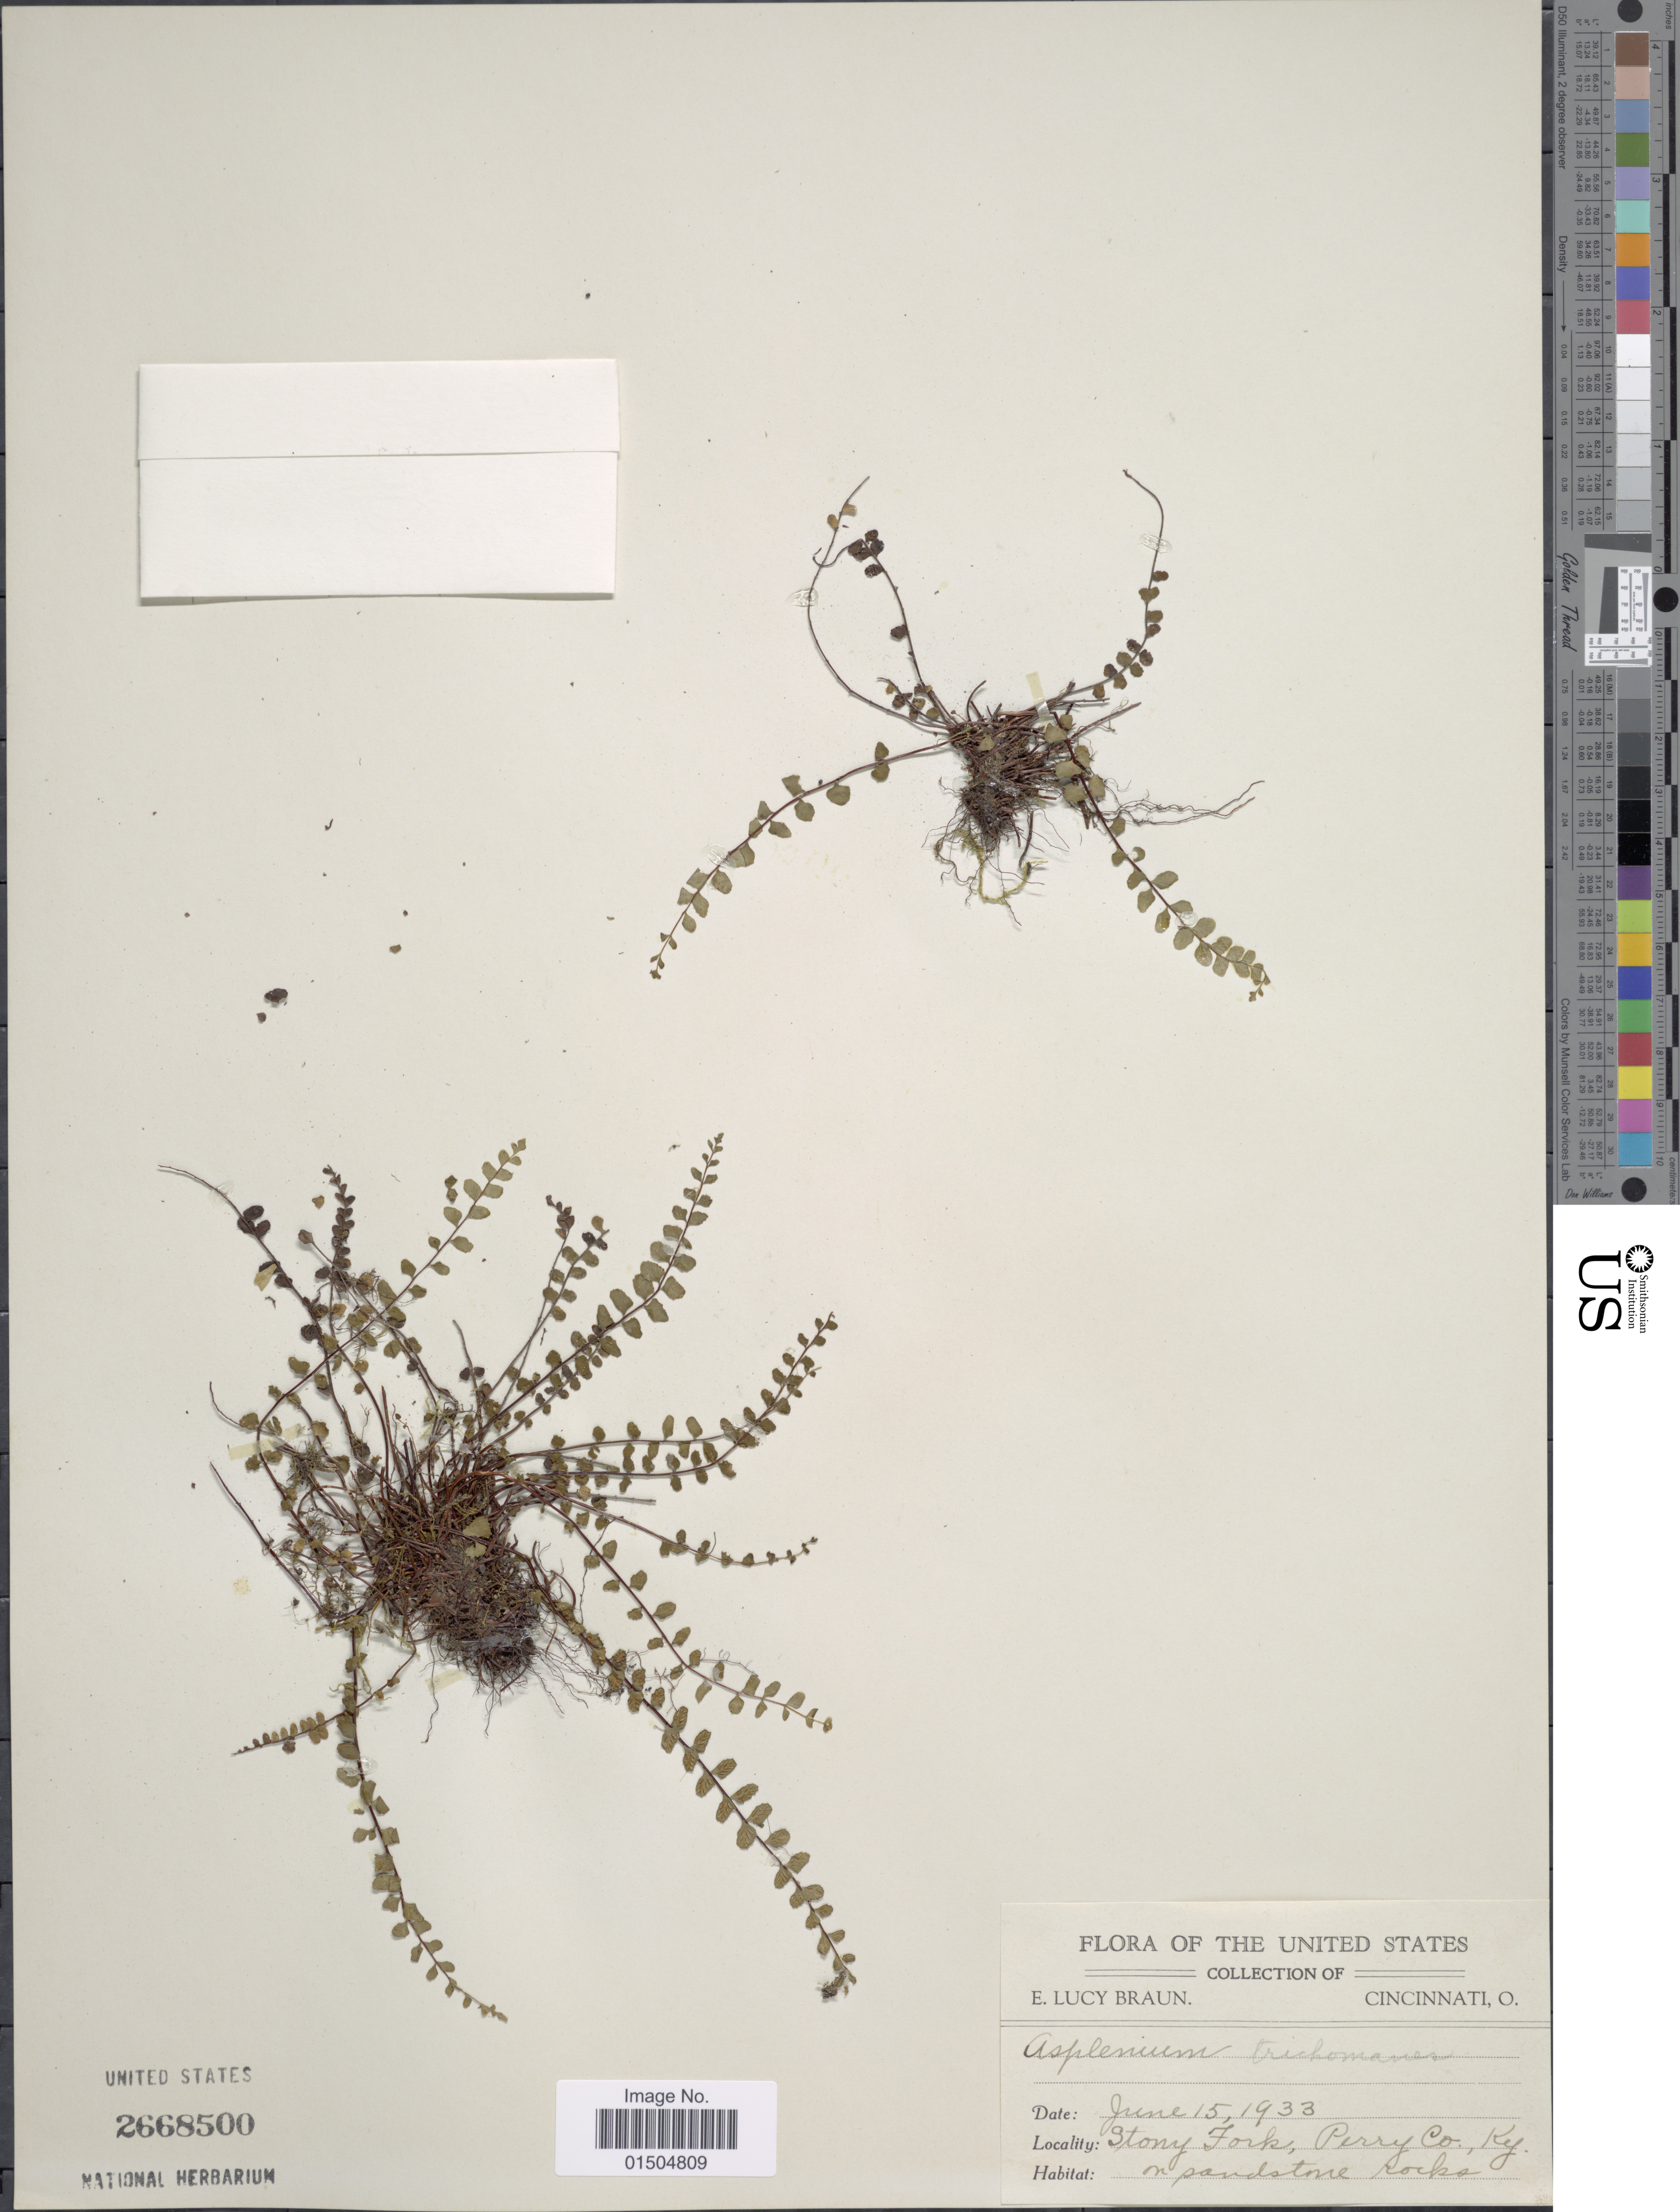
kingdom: Plantae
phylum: Tracheophyta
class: Polypodiopsida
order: Polypodiales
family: Aspleniaceae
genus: Asplenium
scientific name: Asplenium trichomanes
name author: L.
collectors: E. L. Braun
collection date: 1933-06-15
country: United States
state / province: Kentucky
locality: Stony Fork, Perry Co.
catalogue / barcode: US 2668500